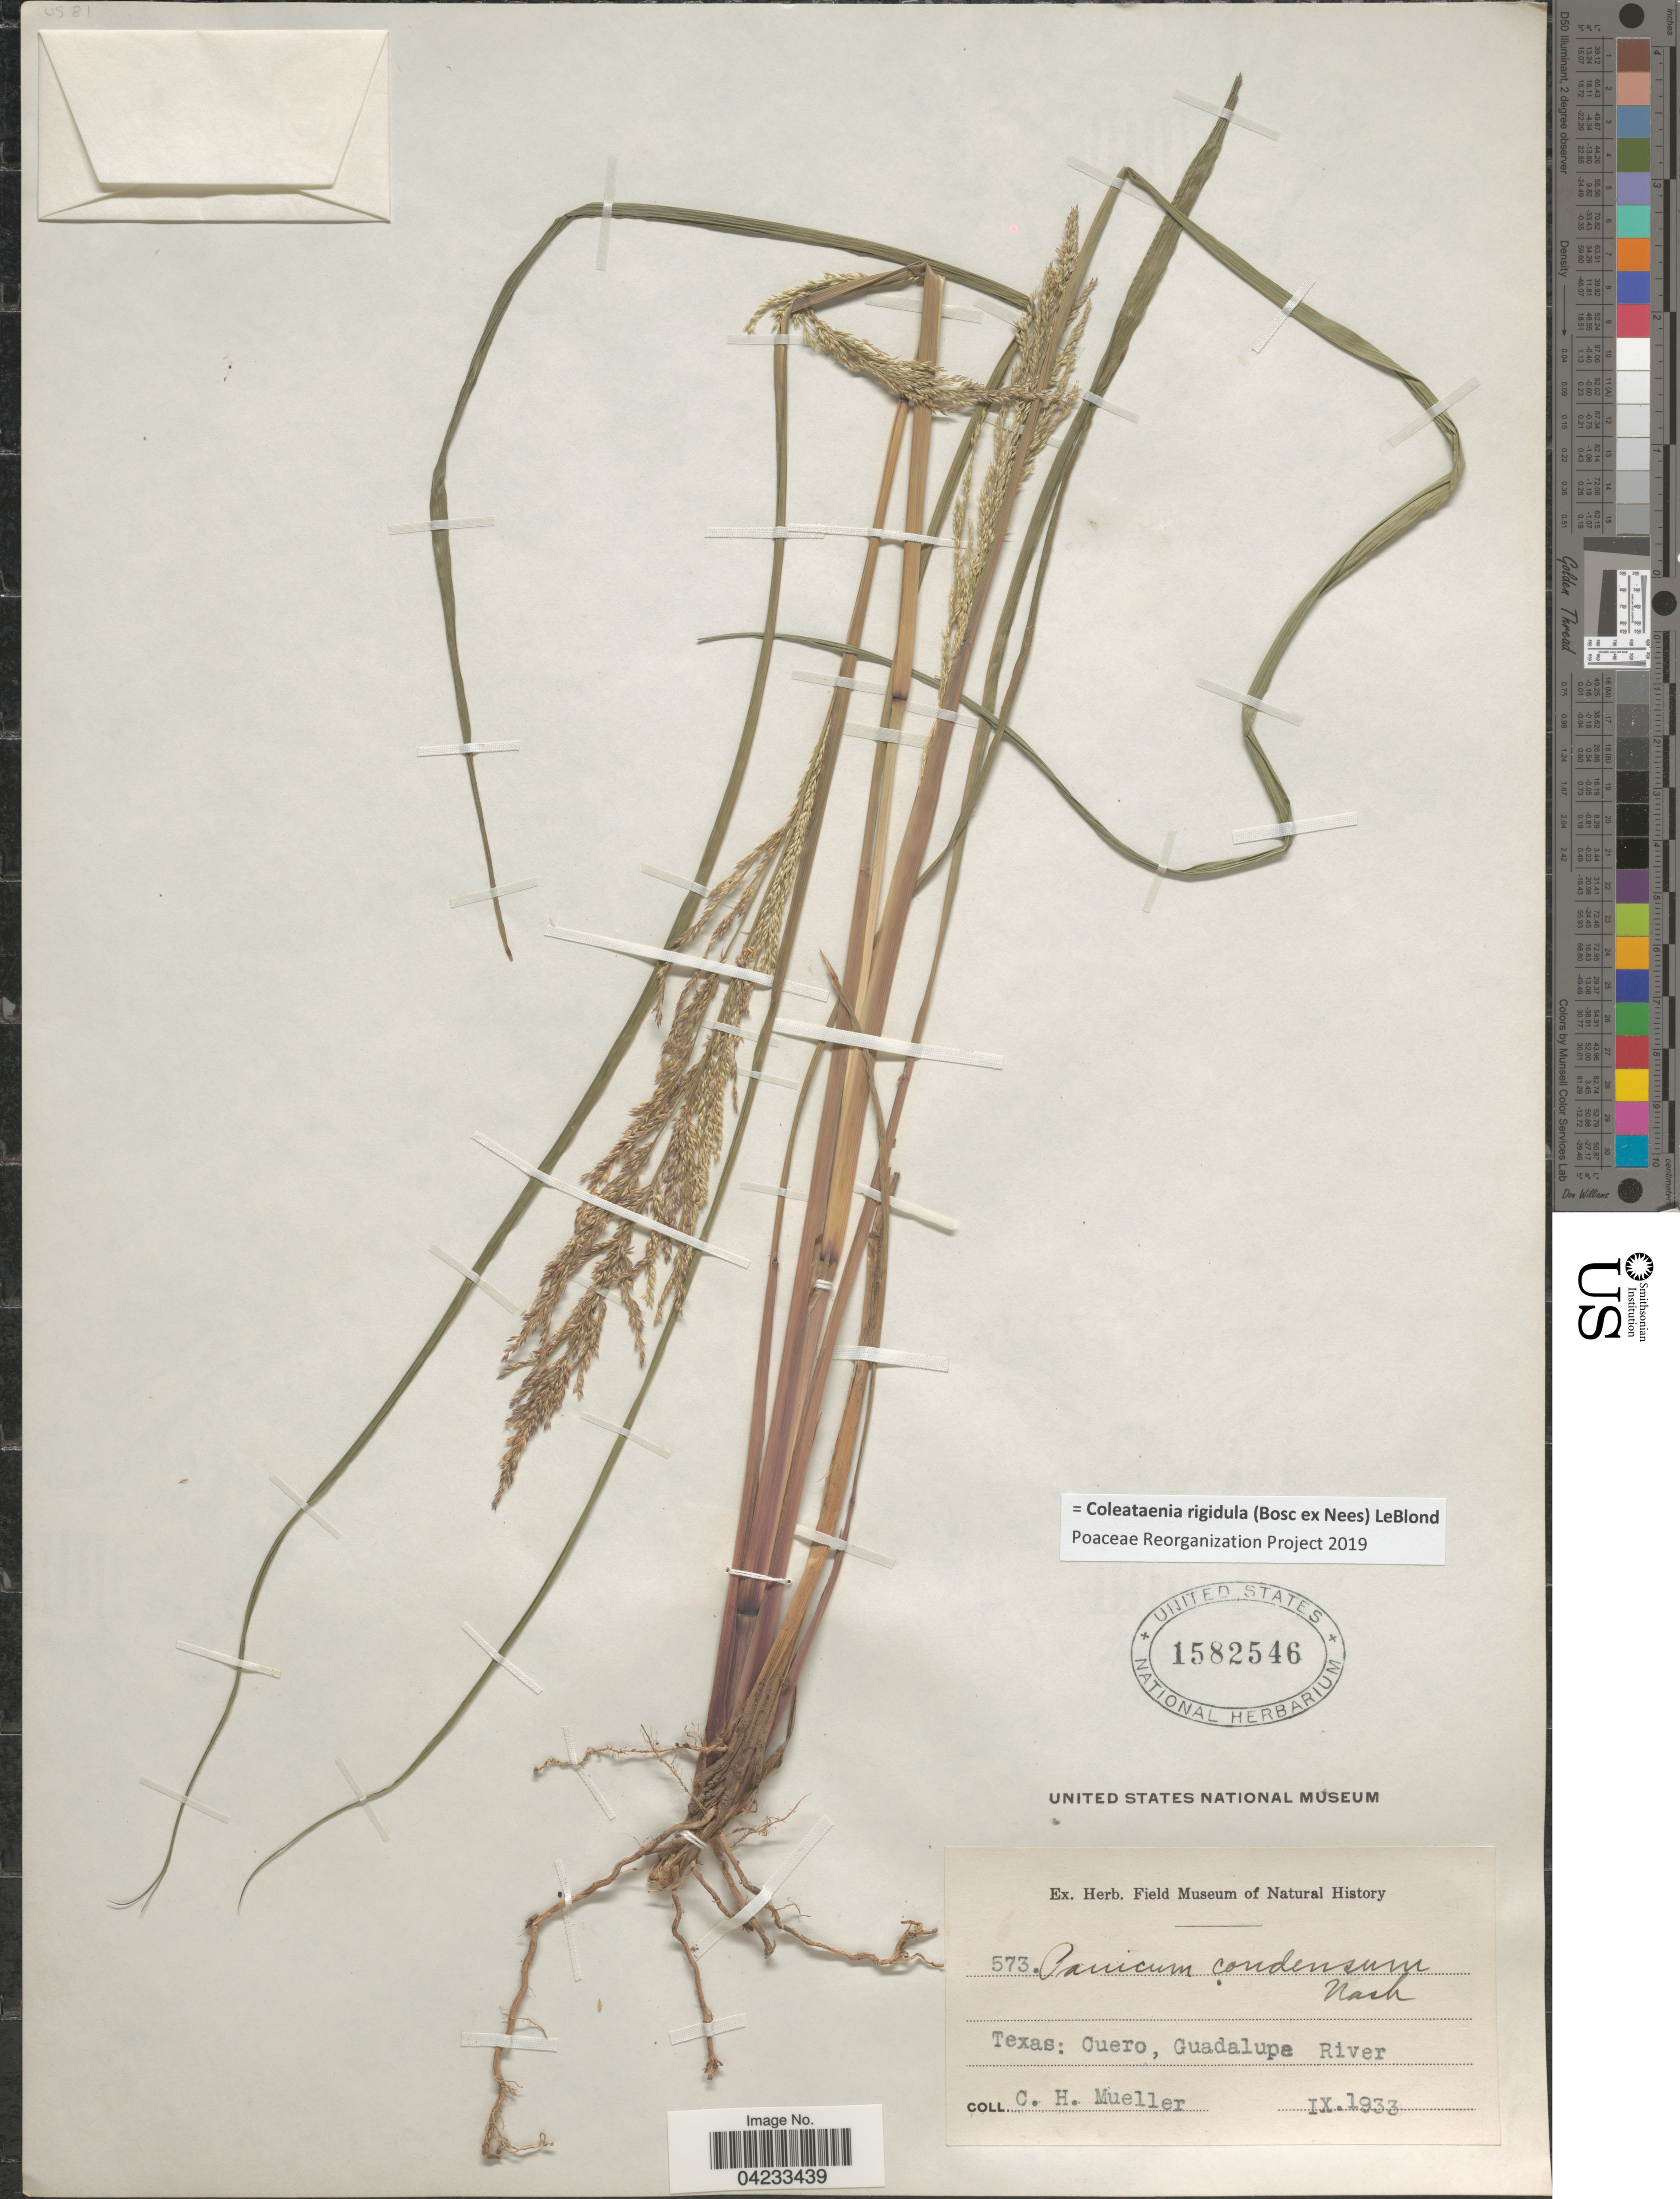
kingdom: Plantae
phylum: Tracheophyta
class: Liliopsida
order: Poales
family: Poaceae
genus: Coleataenia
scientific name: Coleataenia rigidula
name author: (Bosc ex Nees) LeBlond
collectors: C. H. Mueller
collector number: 573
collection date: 1933-09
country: United States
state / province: Texas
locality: Cuero, Guadalupe River.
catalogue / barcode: US 1582546